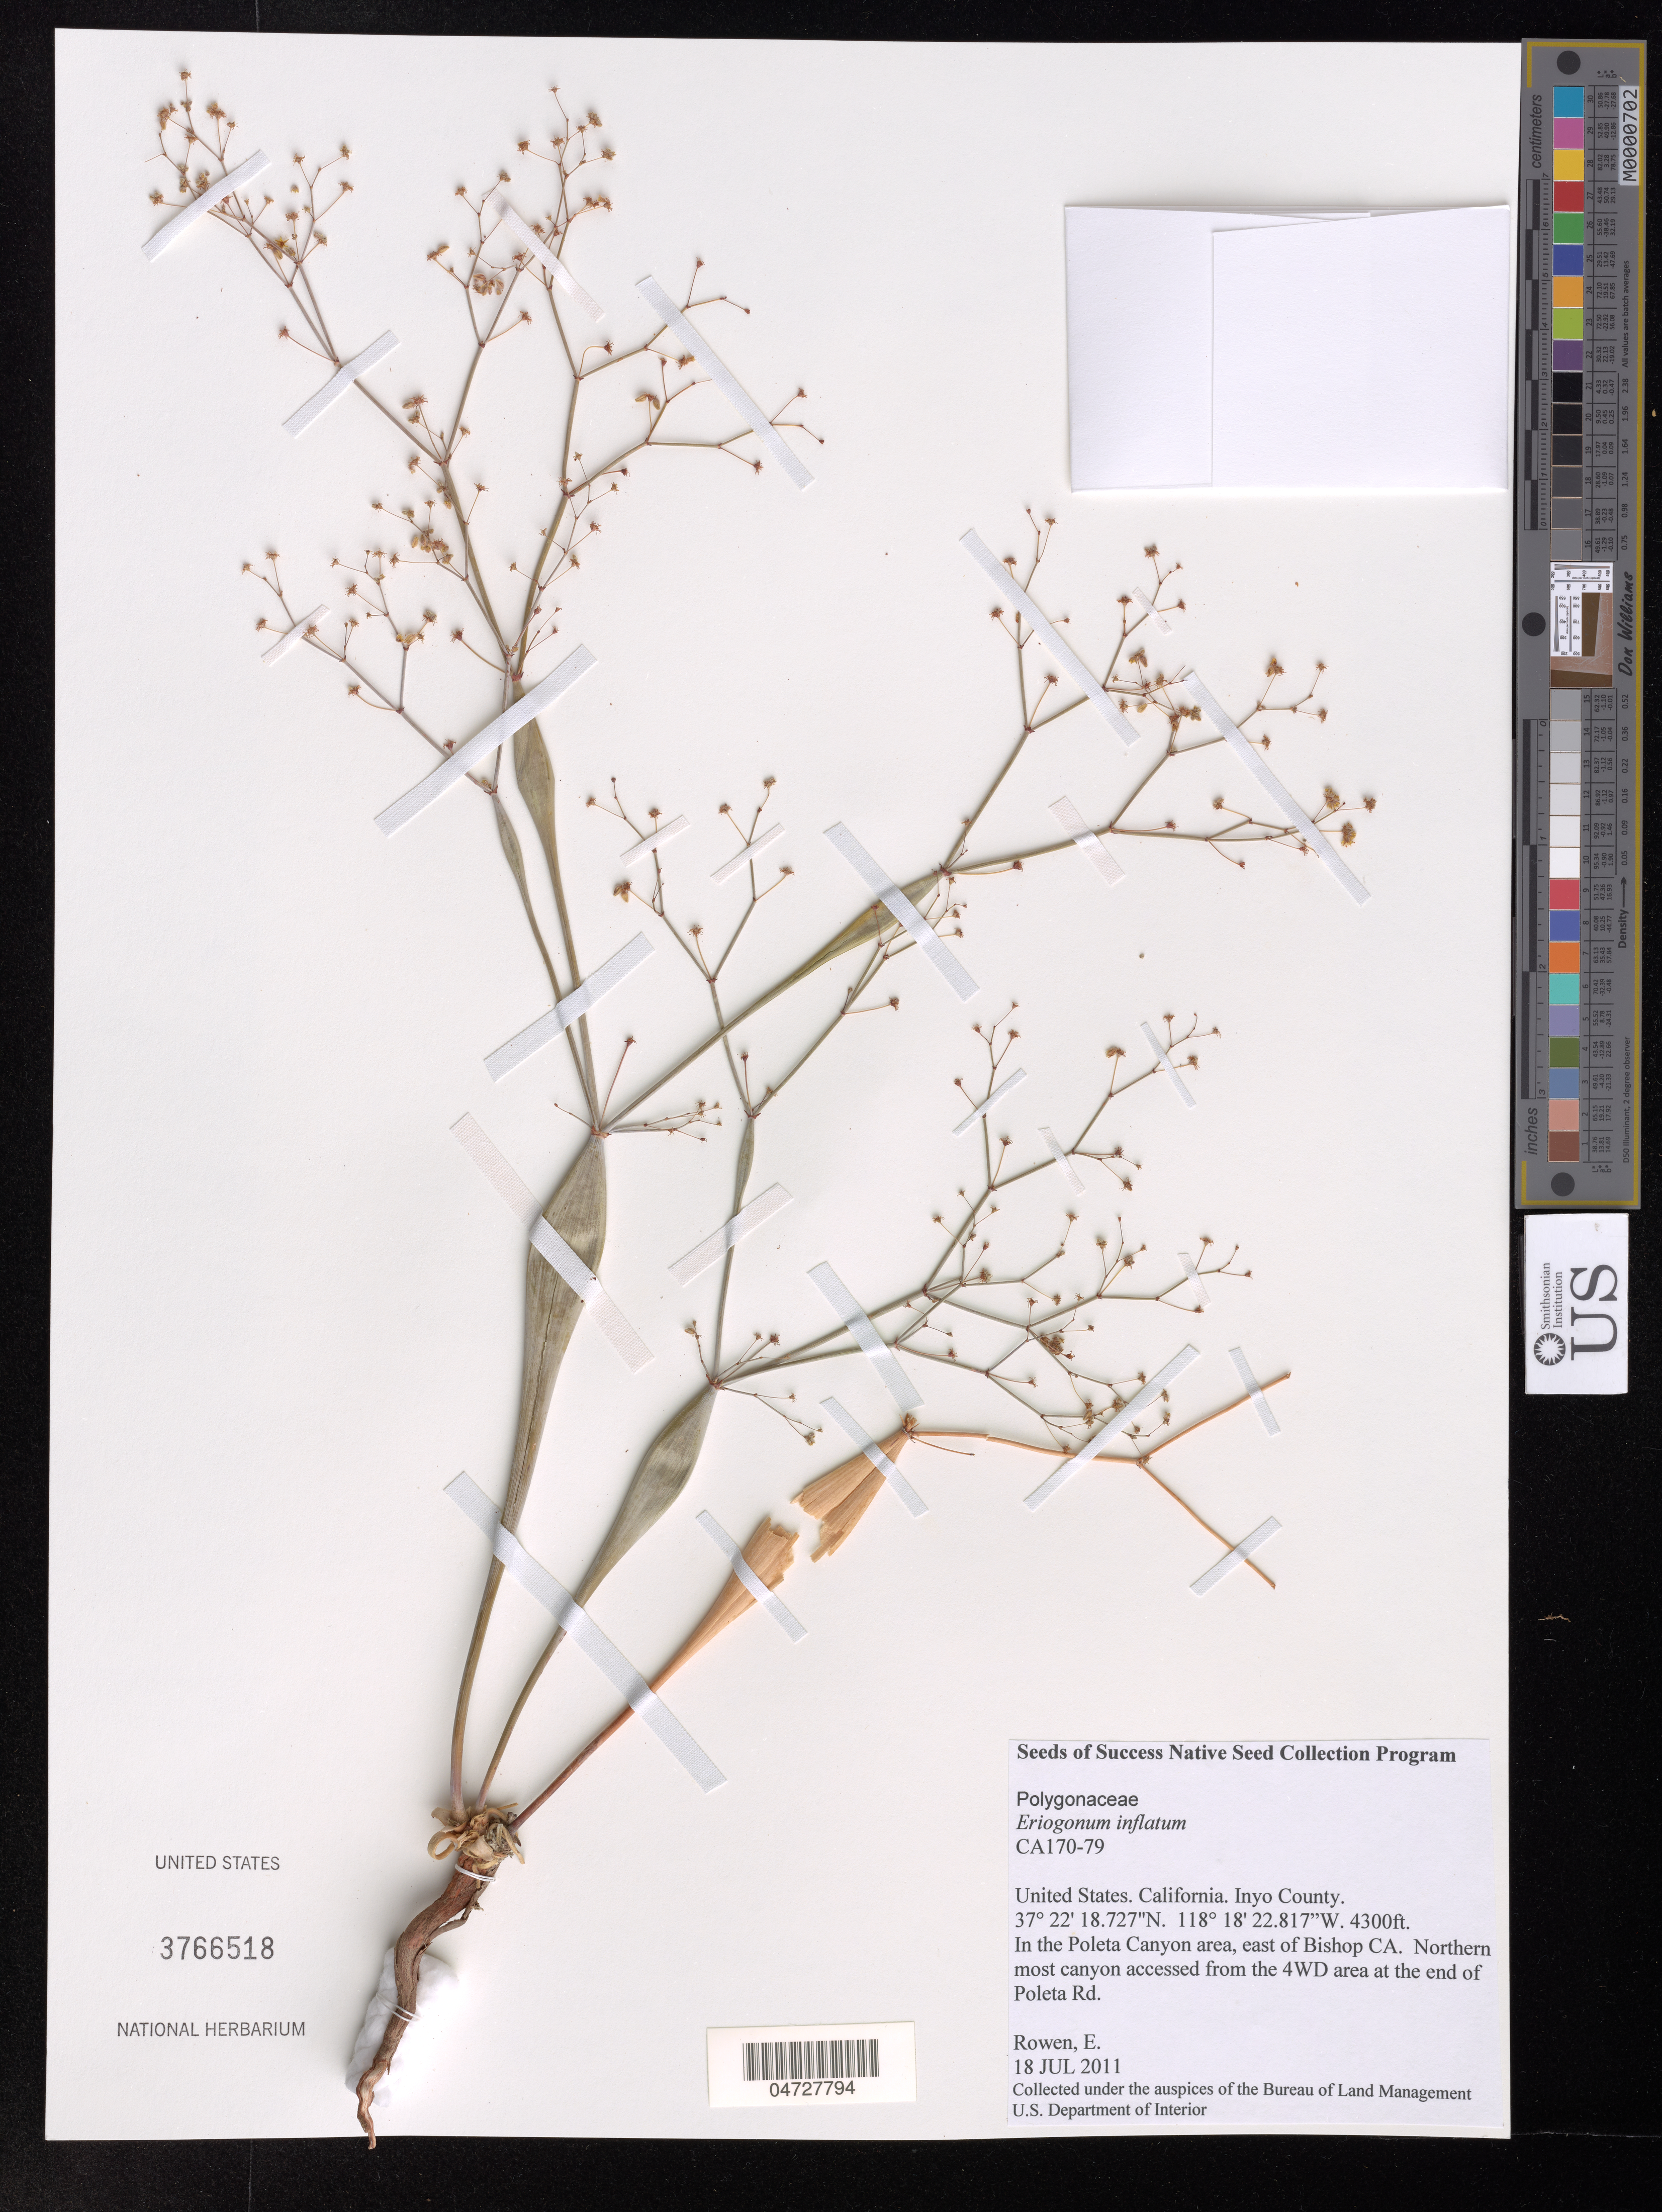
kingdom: Plantae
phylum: Tracheophyta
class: Magnoliopsida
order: Caryophyllales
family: Polygonaceae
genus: Eriogonum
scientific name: Eriogonum inflatum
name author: Torr. & Frém.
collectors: E. Rowen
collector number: CA170-79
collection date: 2011-07-18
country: United States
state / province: California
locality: Inyo County. In the Poleta Canyon area, east of Bishop CA. Northern most canyon accessed from the 4WD area at the end of Poleta Rd.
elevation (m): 1311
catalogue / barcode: US 3766518